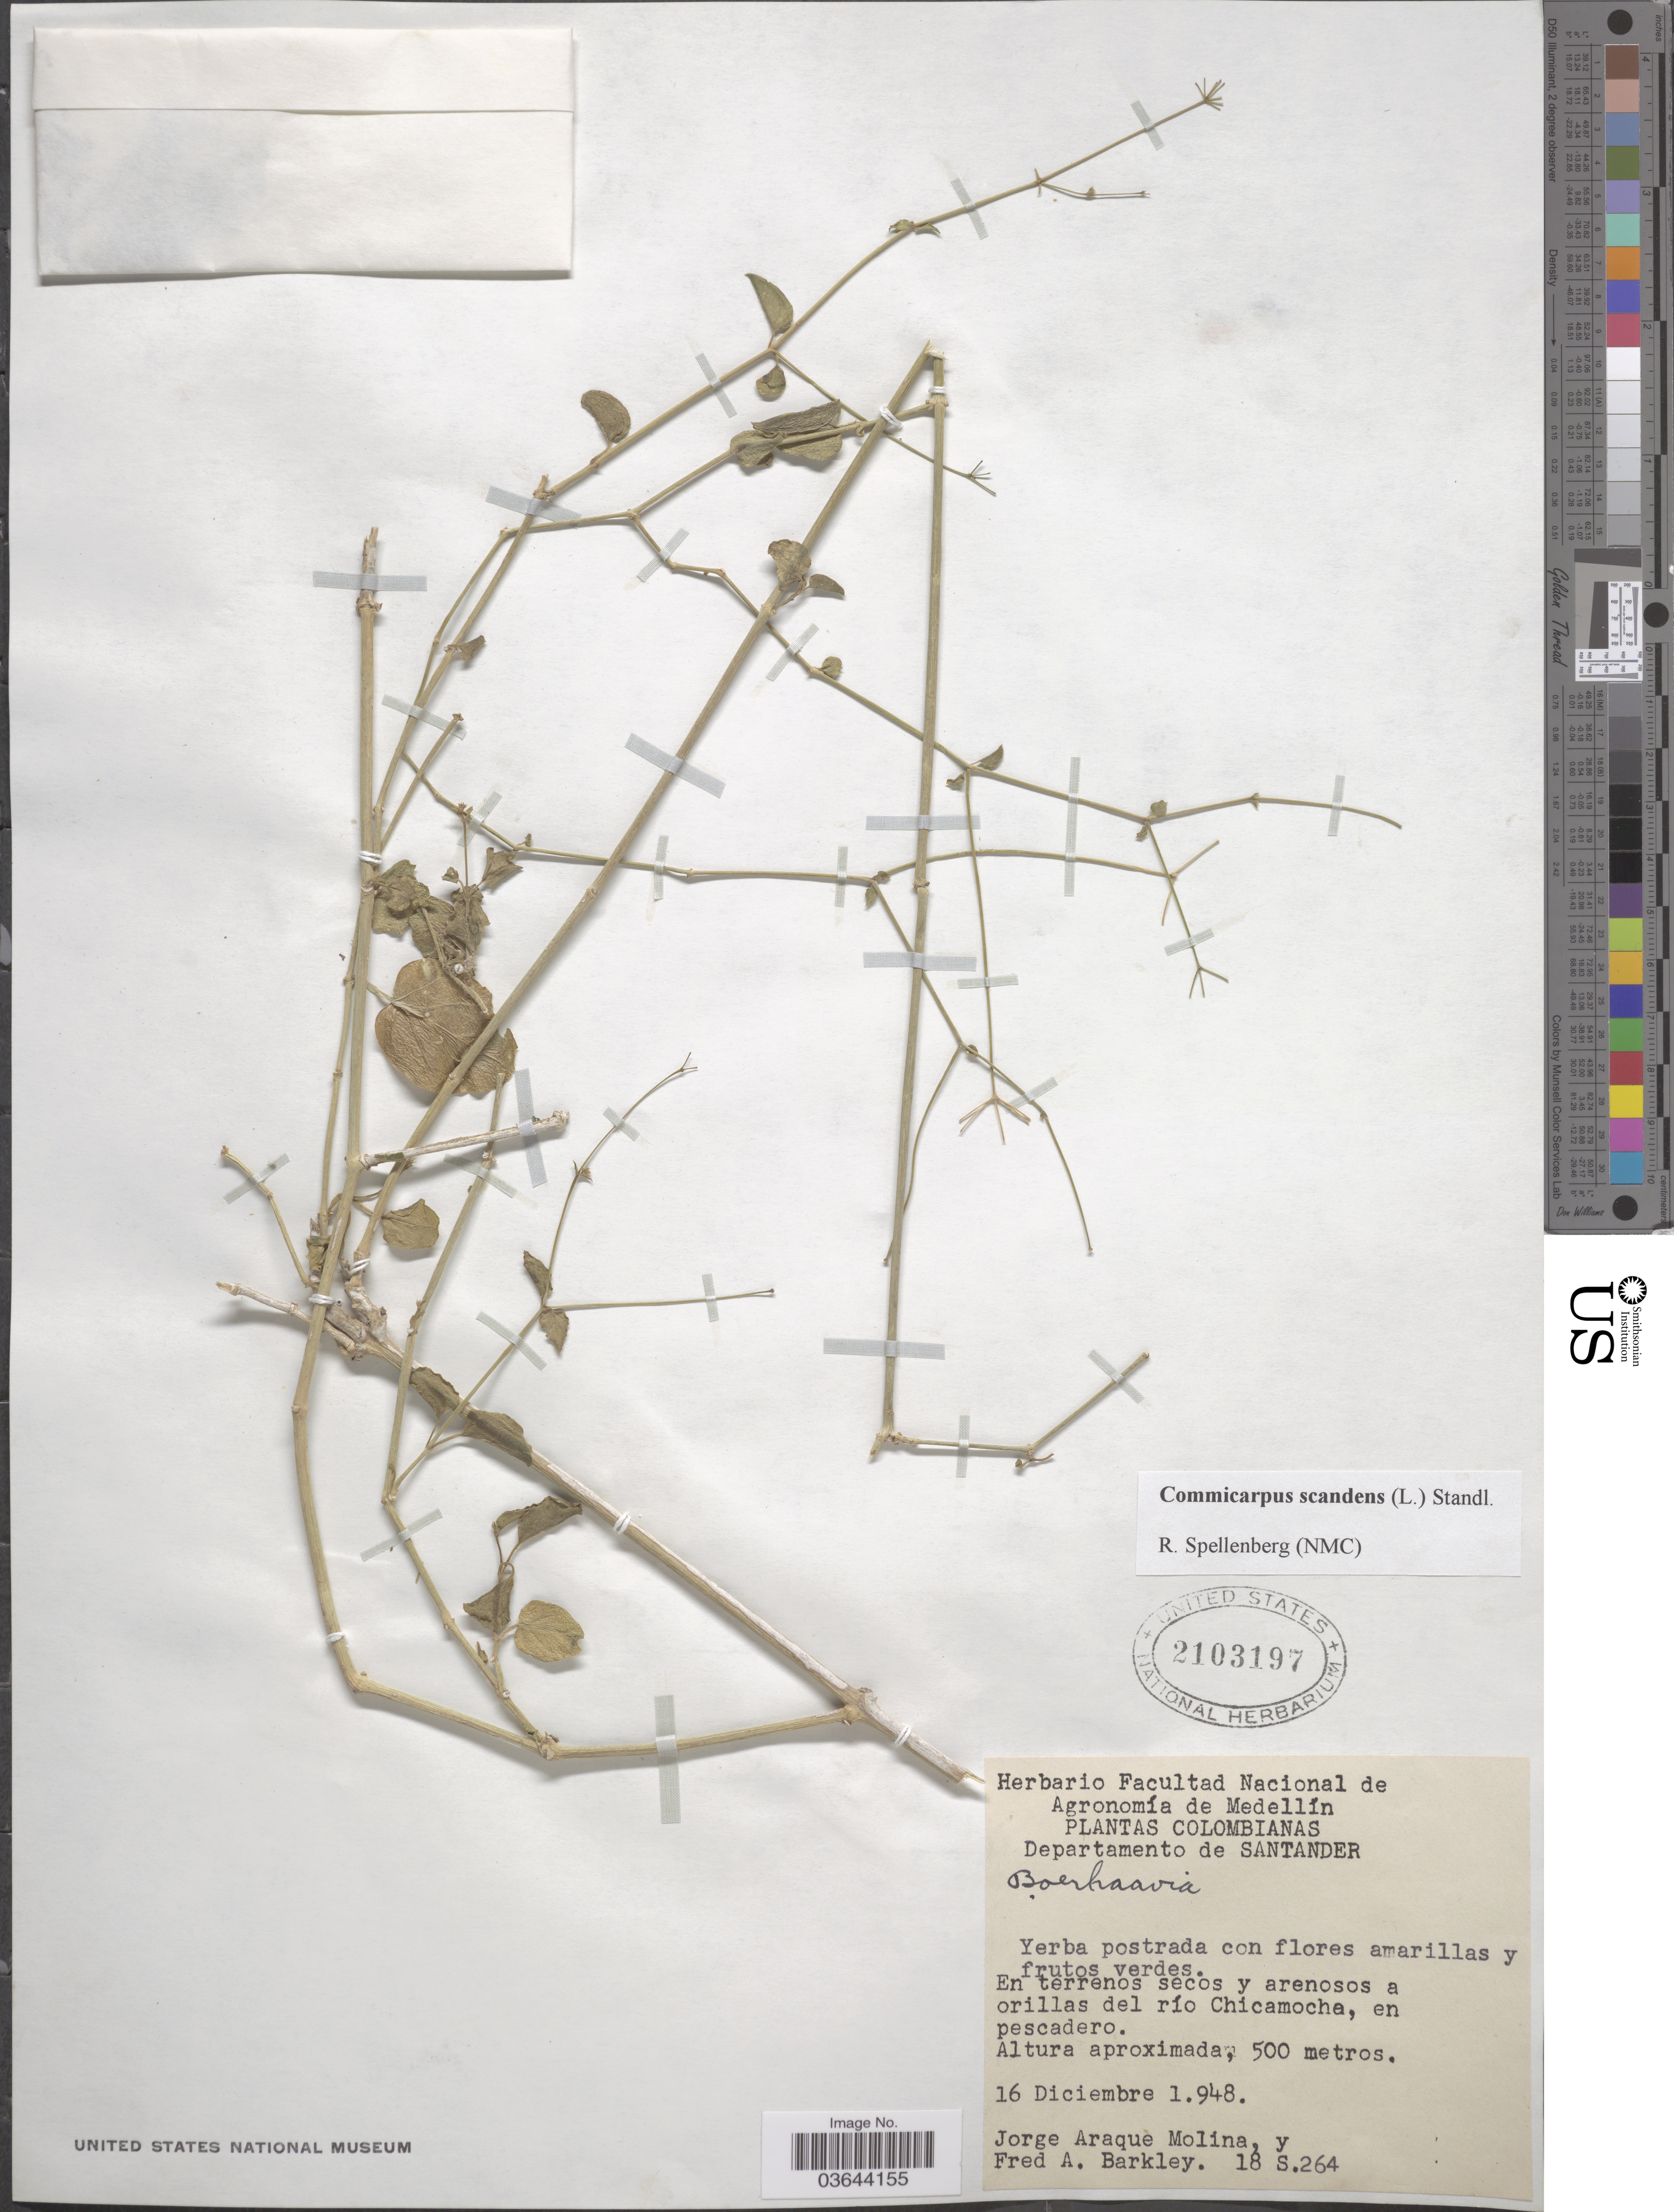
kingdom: Plantae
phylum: Tracheophyta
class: Magnoliopsida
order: Caryophyllales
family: Nyctaginaceae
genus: Commicarpus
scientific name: Commicarpus scandens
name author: (L.) Standl.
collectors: J. Araque Molina & F. A. Barkley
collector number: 18S264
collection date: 1948-12-16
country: Colombia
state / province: Santander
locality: Departamento de Santander. En terrenos secos y arenosos a orillas del río Chicamocha, en pescadero.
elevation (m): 500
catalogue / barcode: US 2103197